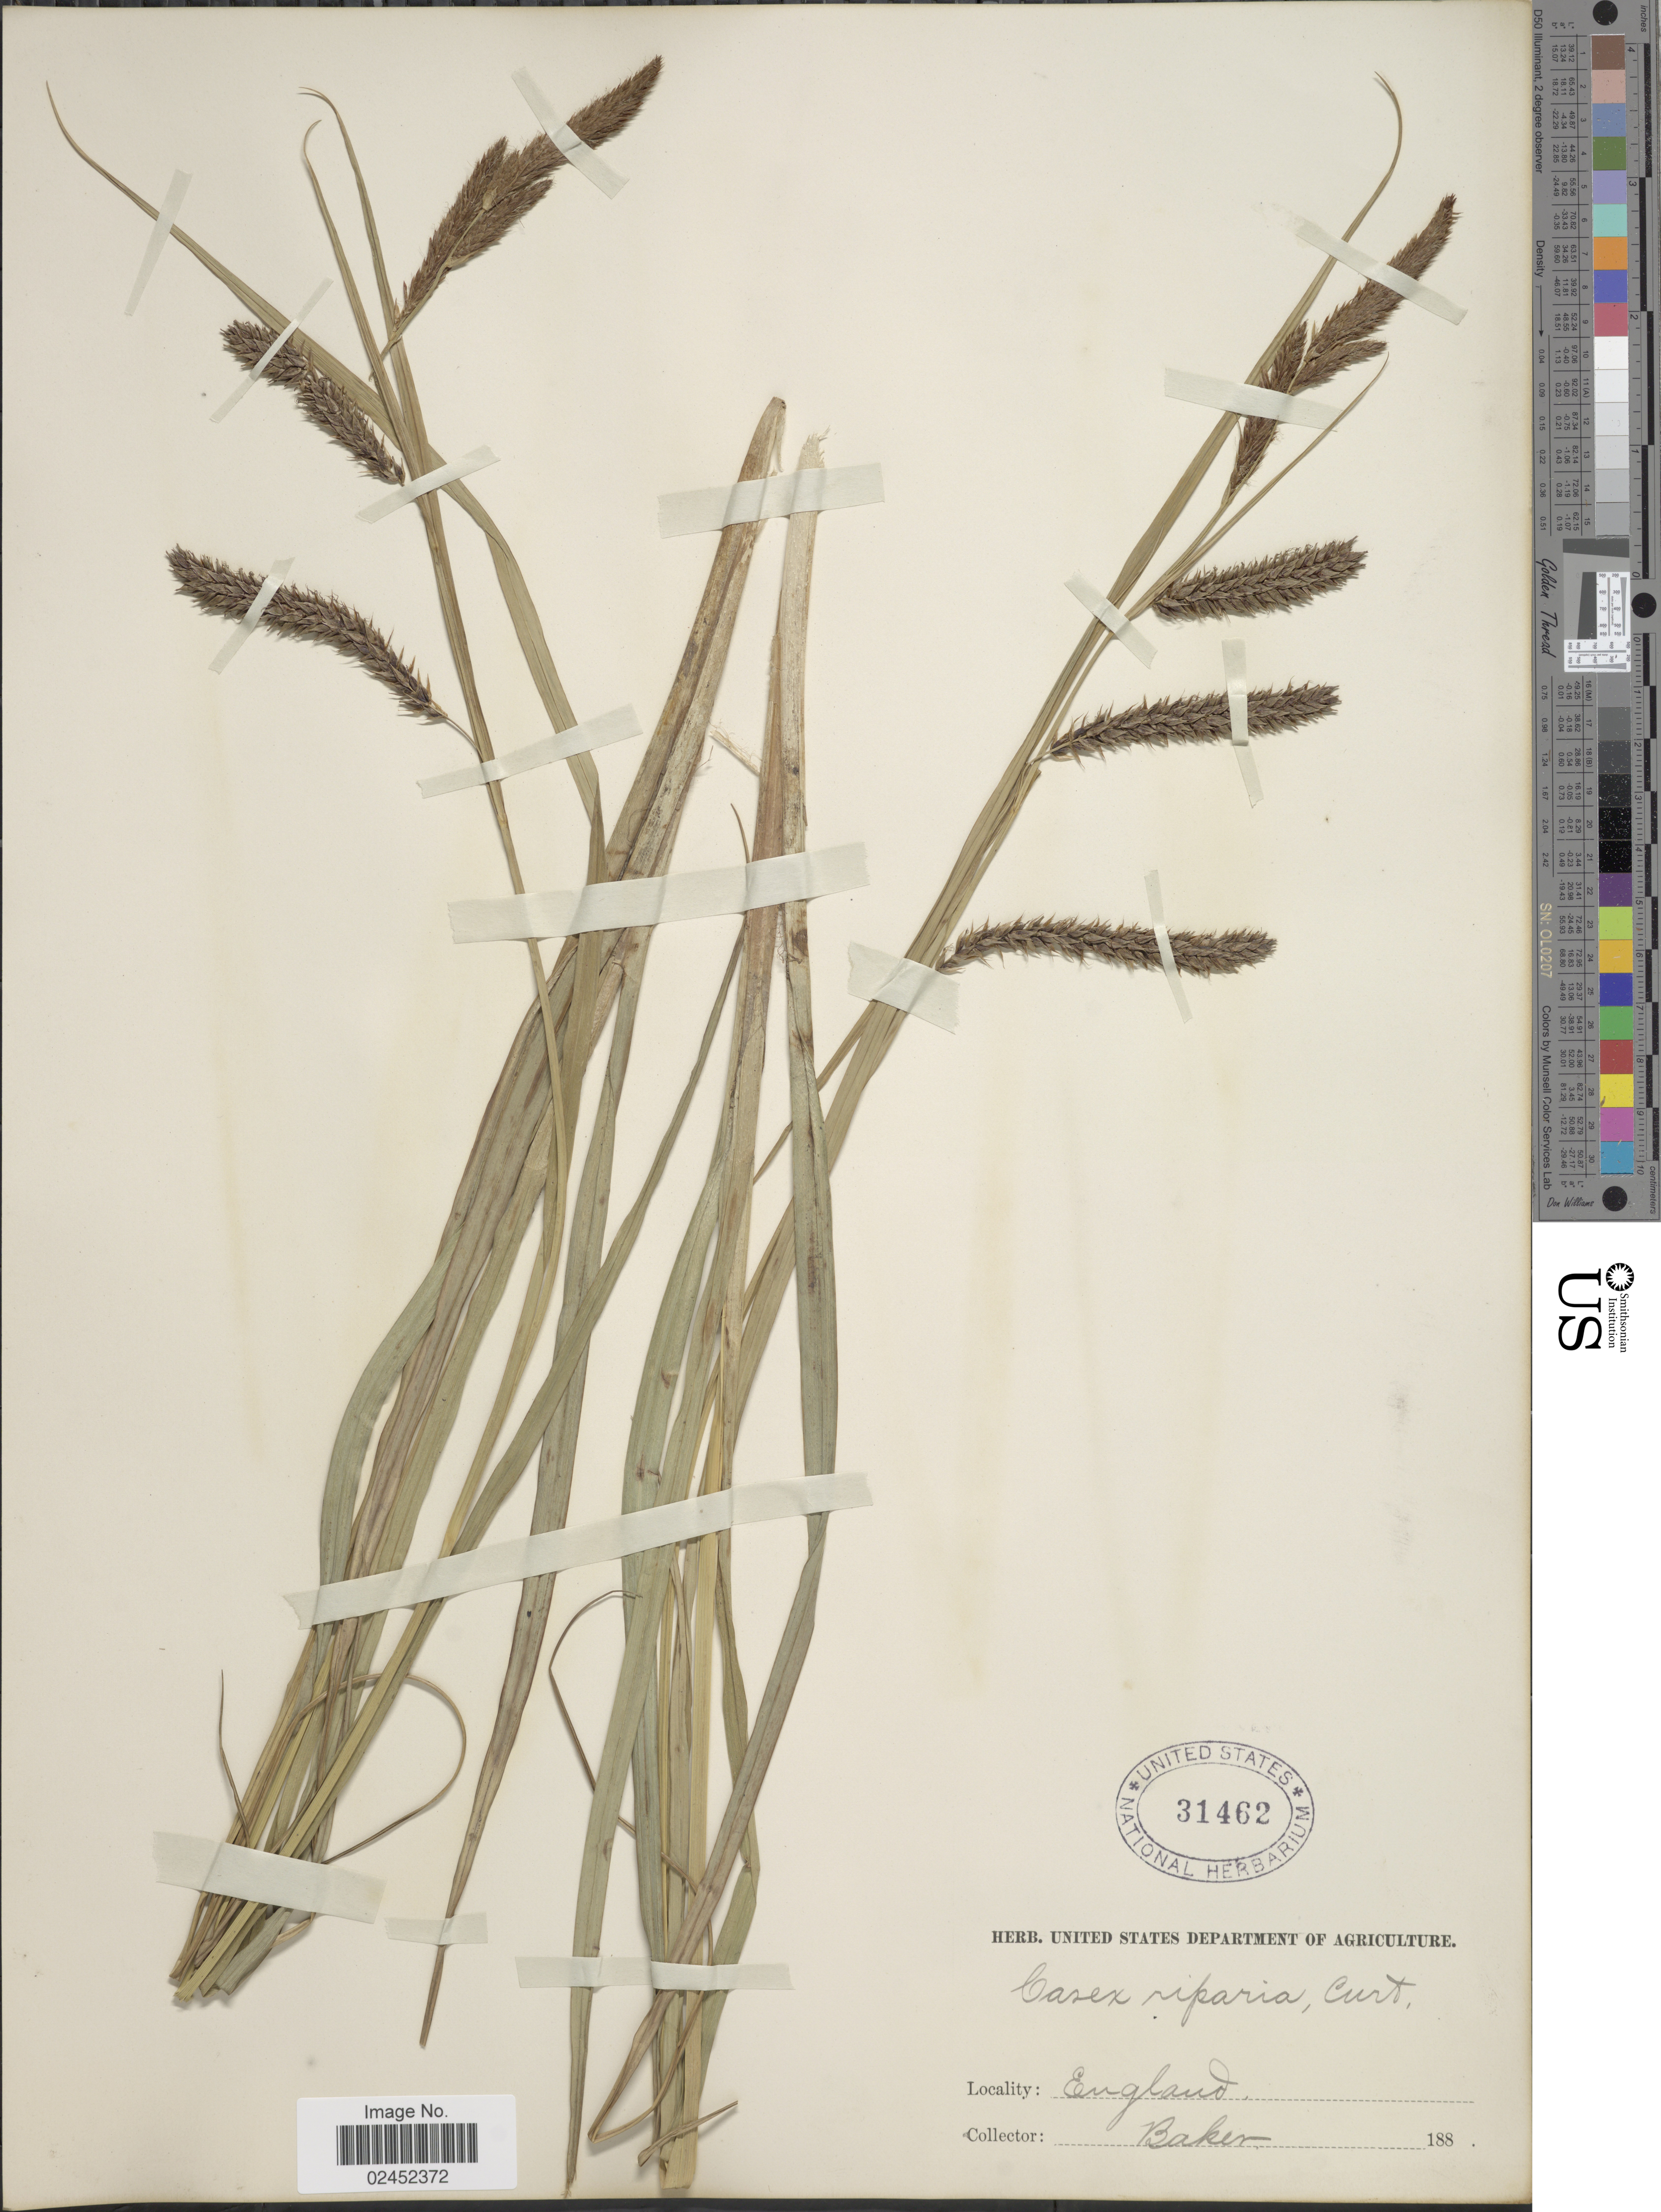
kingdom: Plantae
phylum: Tracheophyta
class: Liliopsida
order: Poales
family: Cyperaceae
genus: Carex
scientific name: Carex riparia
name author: Curtis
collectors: -- Baker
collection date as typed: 188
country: United Kingdom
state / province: England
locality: England.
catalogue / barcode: US 31462